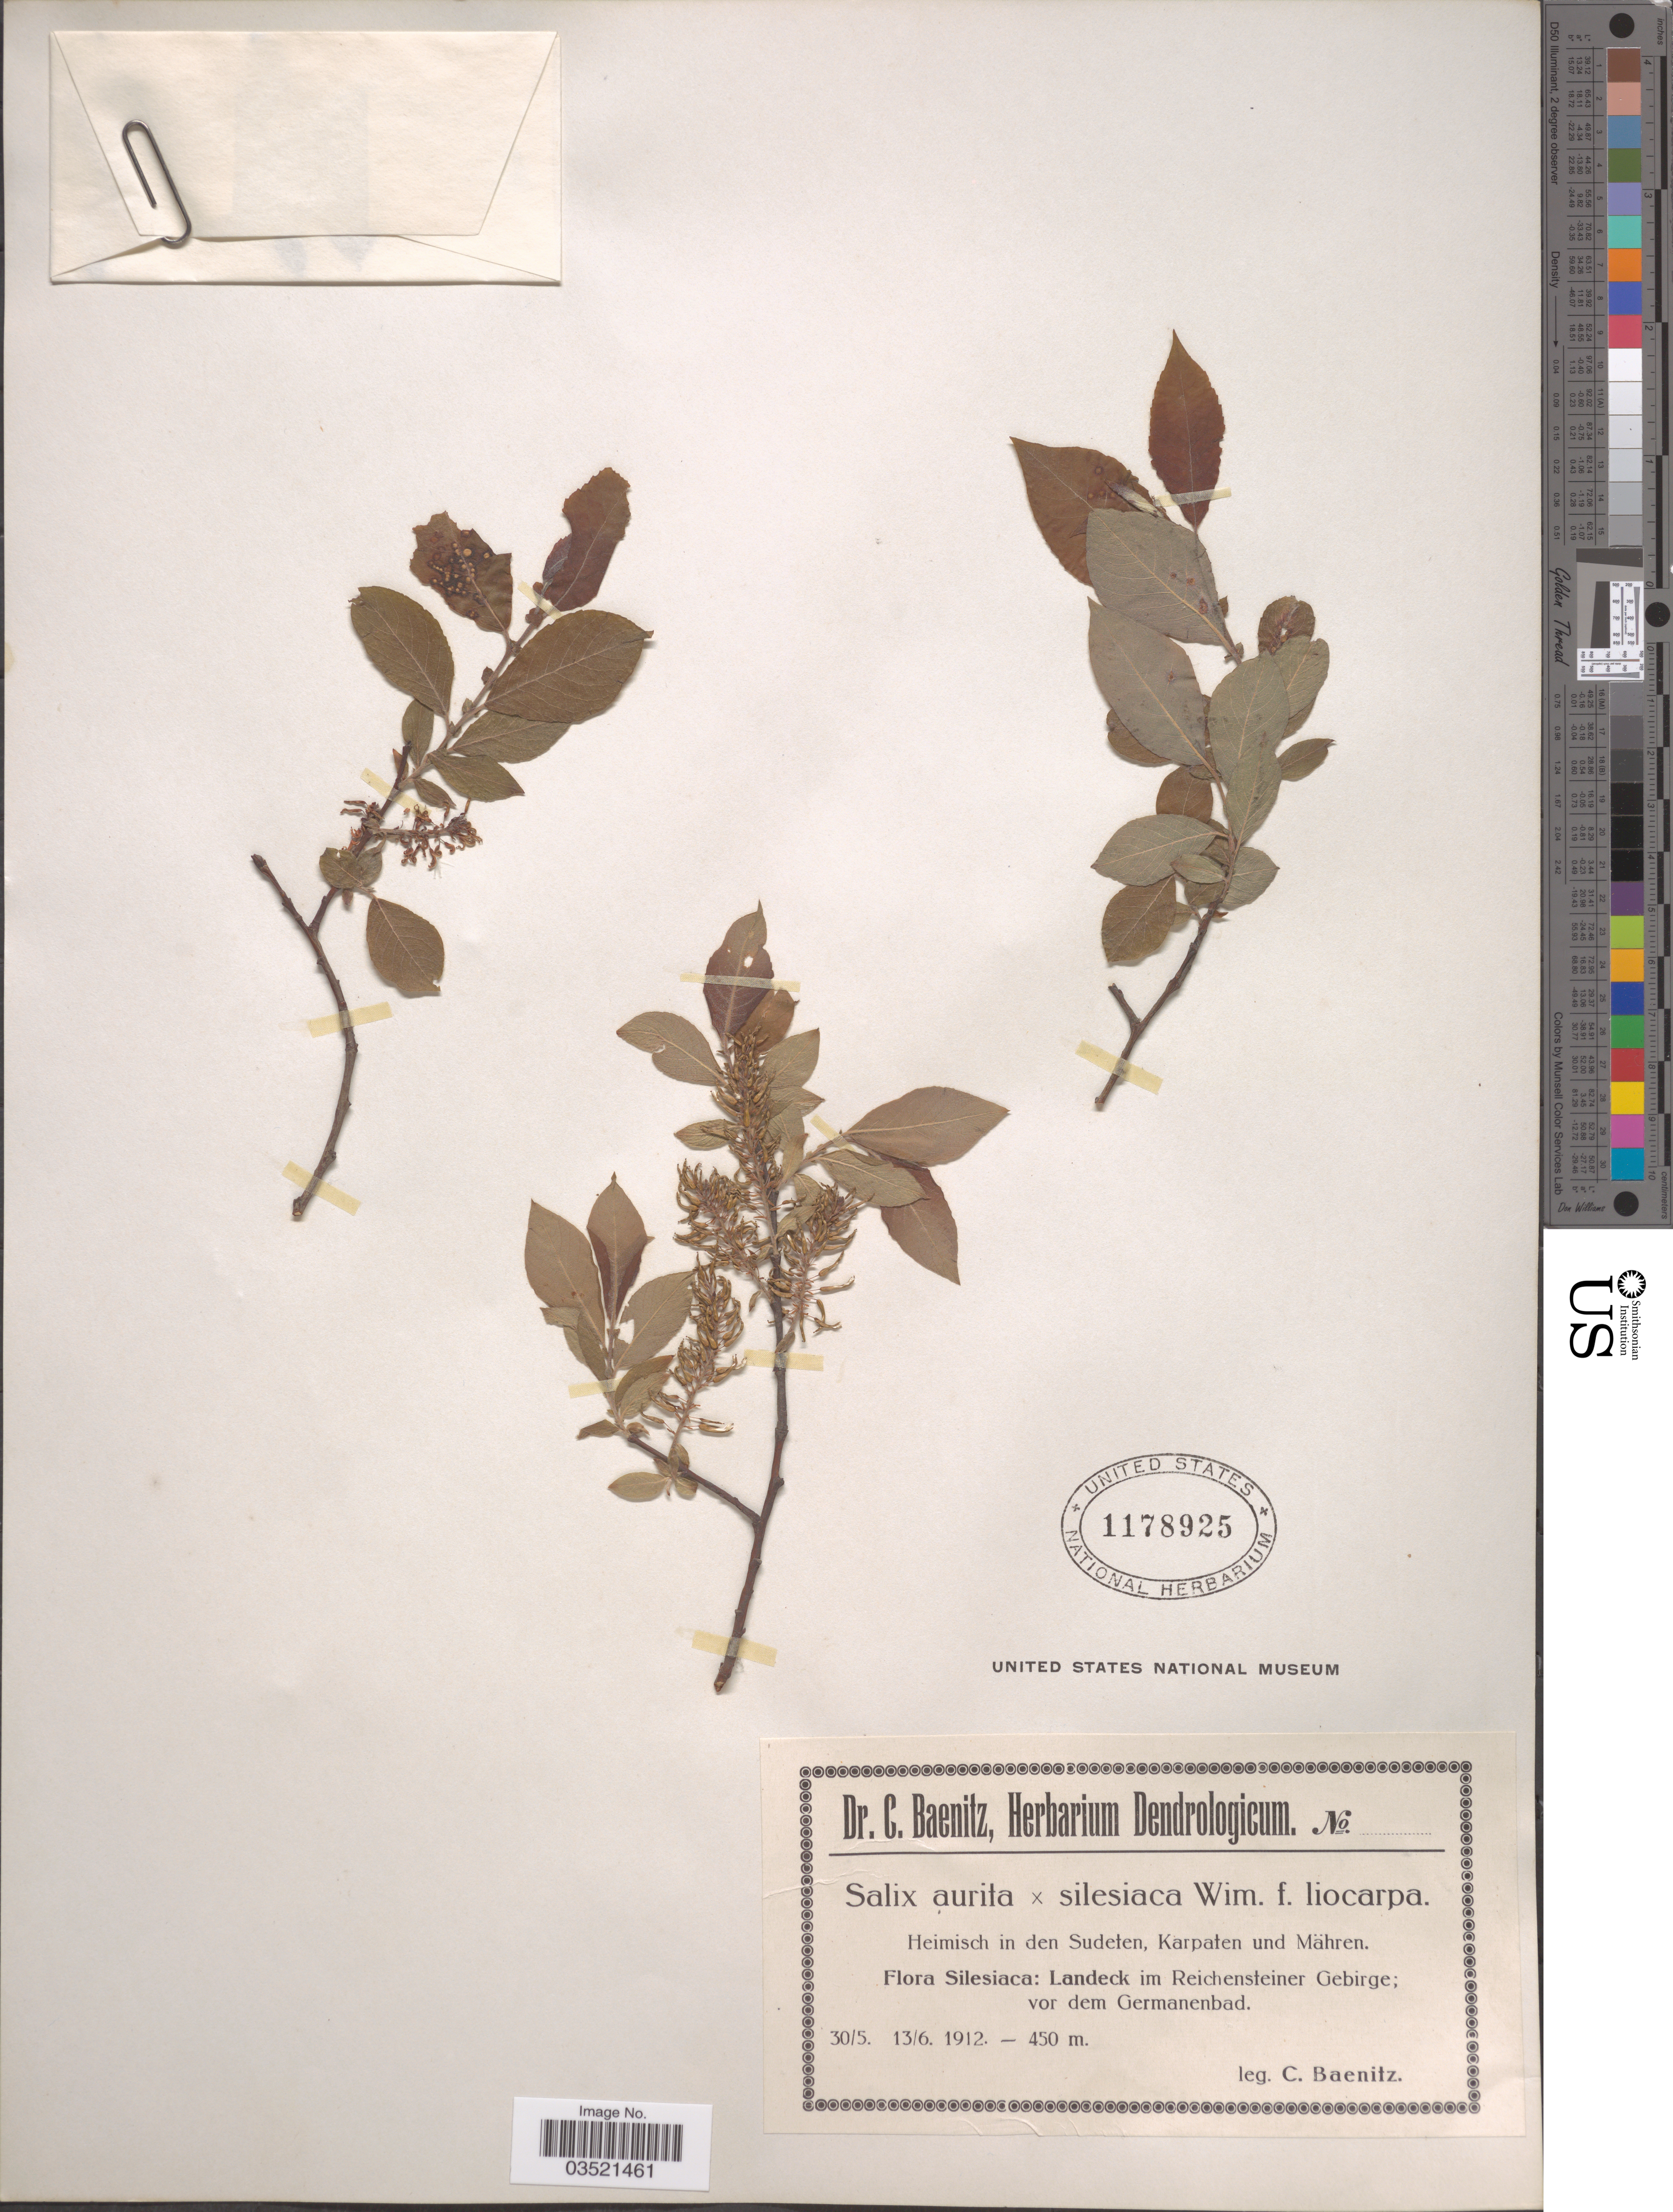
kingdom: Plantae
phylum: Tracheophyta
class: Magnoliopsida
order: Malpighiales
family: Salicaceae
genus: Salix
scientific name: Salix aurita x S. silesiaca f. liocarpa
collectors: C. G. Baenitz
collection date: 1912-05-30/1912-06-13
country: Poland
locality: Silesiaca: Landeck im Reichensteiner Gebirge; vor dem Germanenbad.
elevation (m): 450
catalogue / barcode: US 1178925